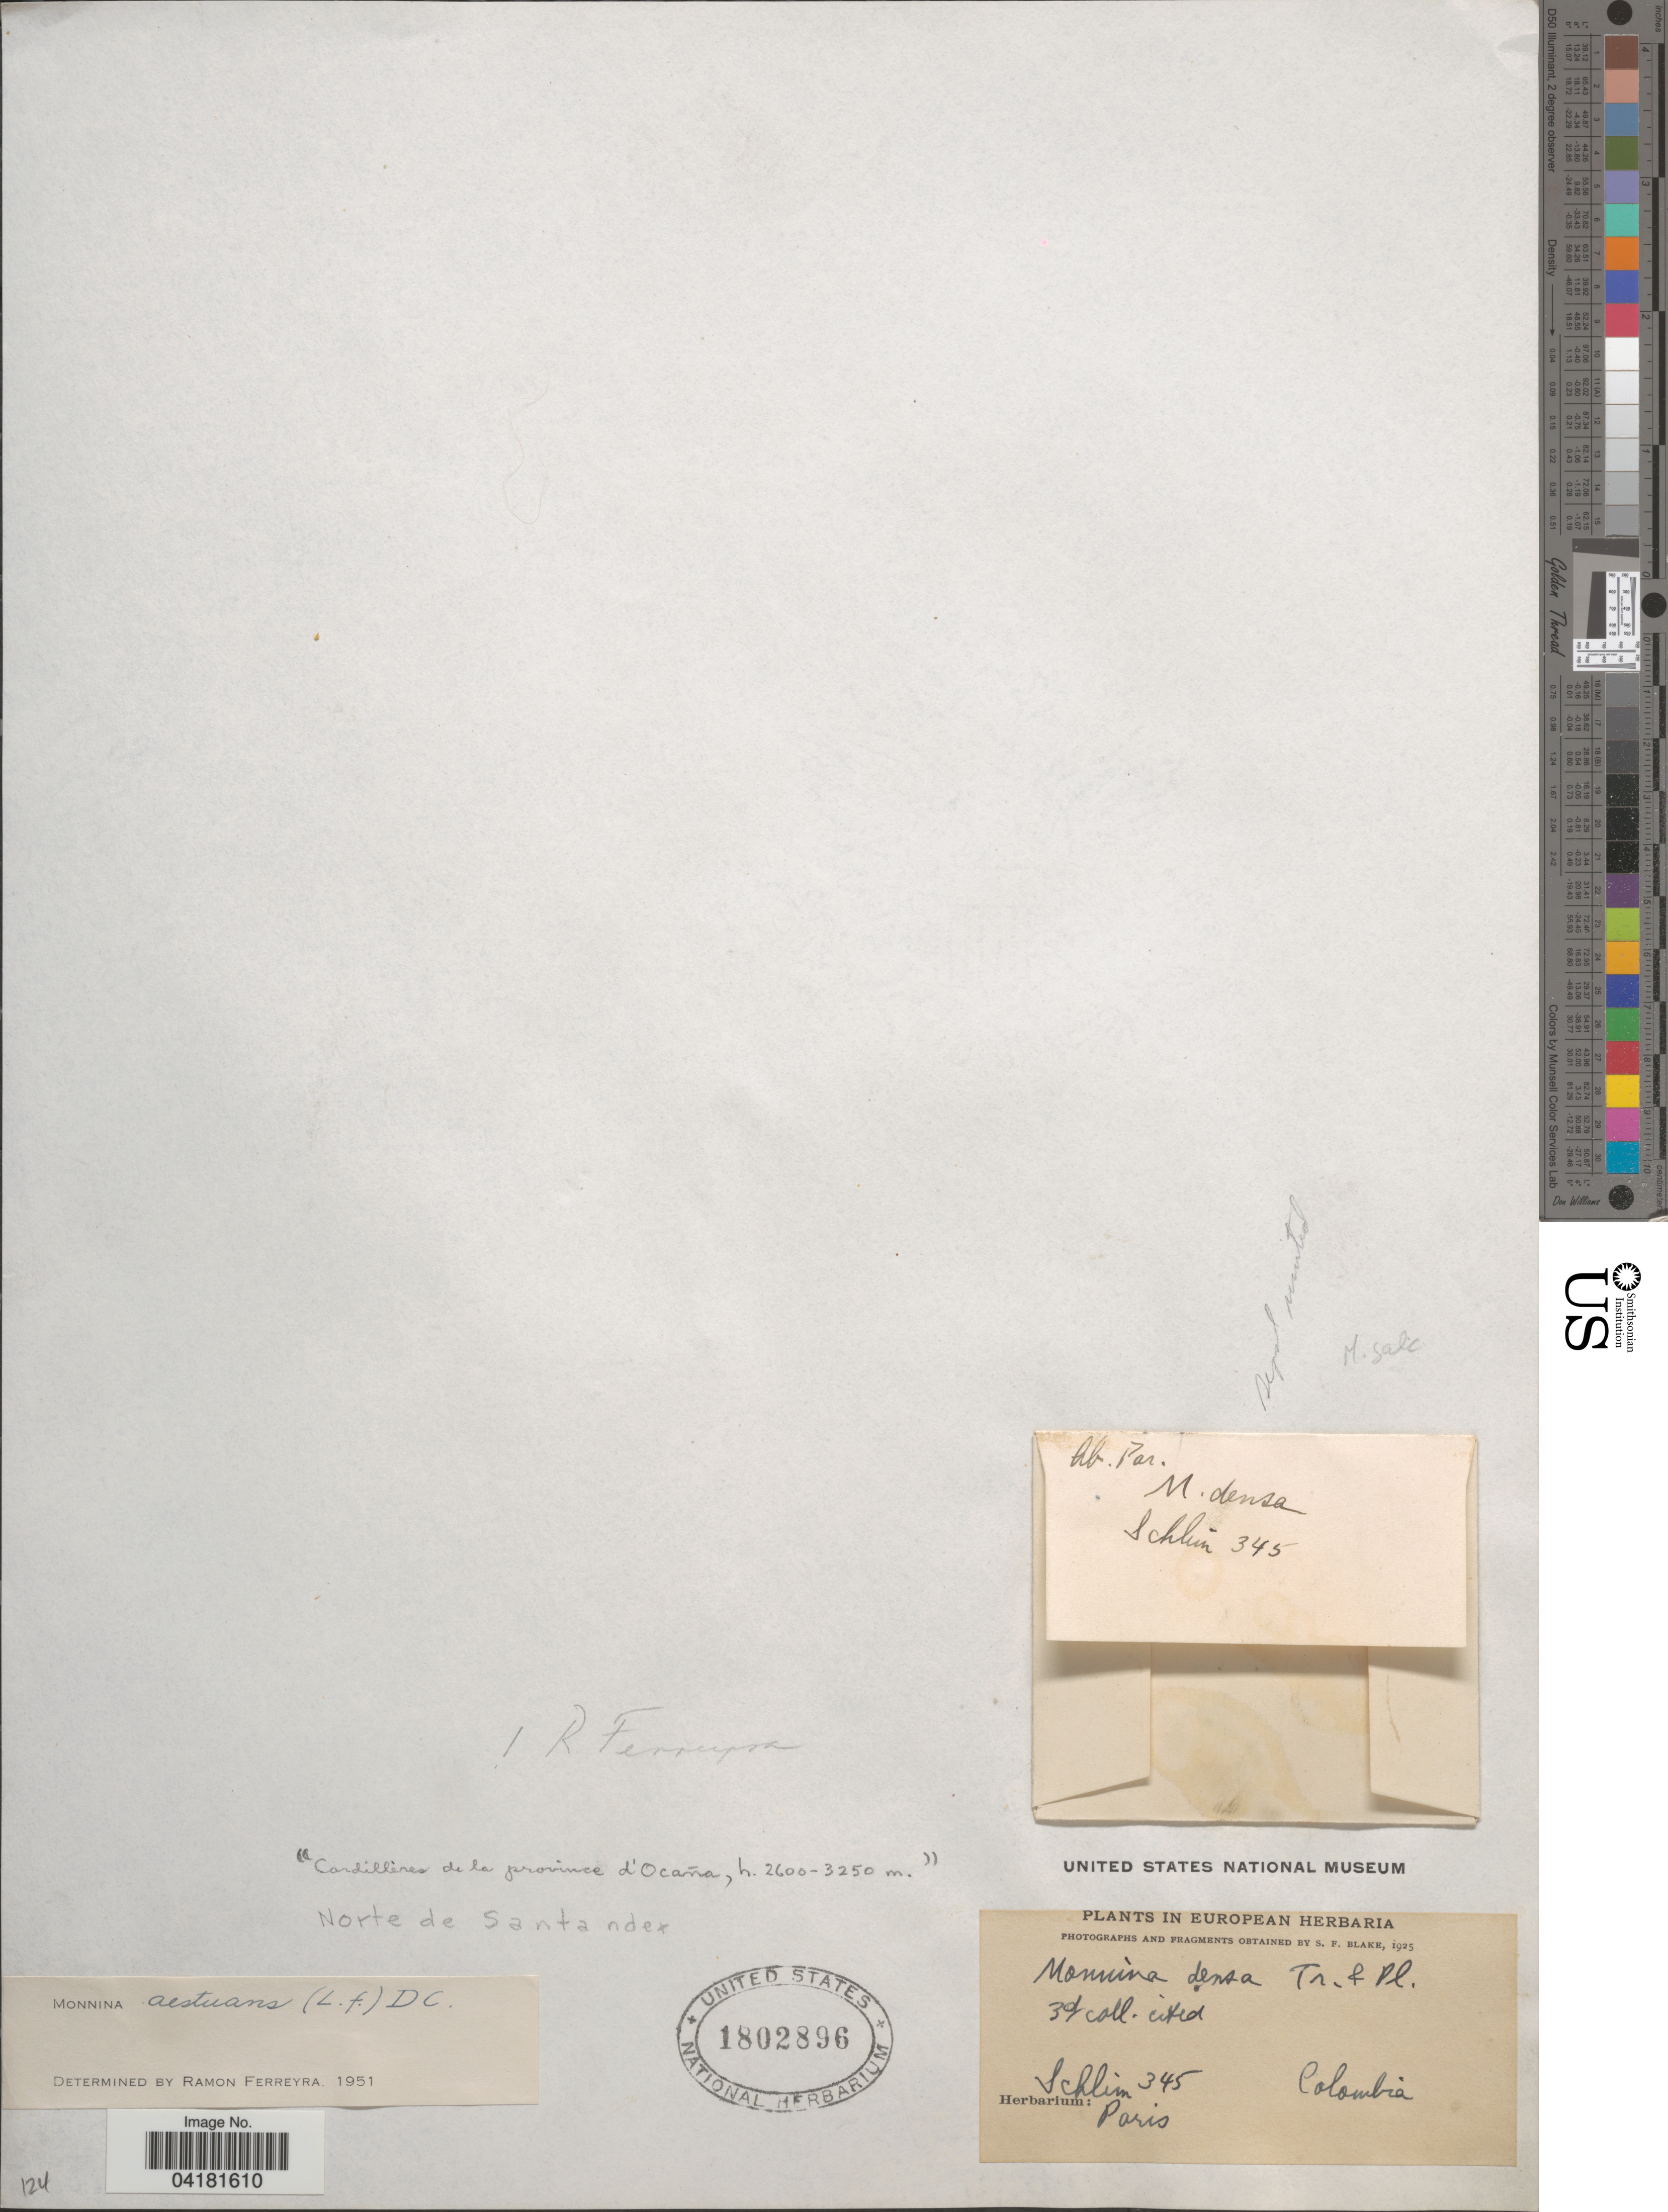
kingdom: Plantae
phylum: Tracheophyta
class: Magnoliopsida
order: Fabales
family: Polygalaceae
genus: Monnina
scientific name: Monnina aestuans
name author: (L. f.) DC.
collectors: Schlim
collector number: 345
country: Colombia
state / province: Norte de Santander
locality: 'Cordillera de la province d'Ocaña.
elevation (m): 2600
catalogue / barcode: US 1802896